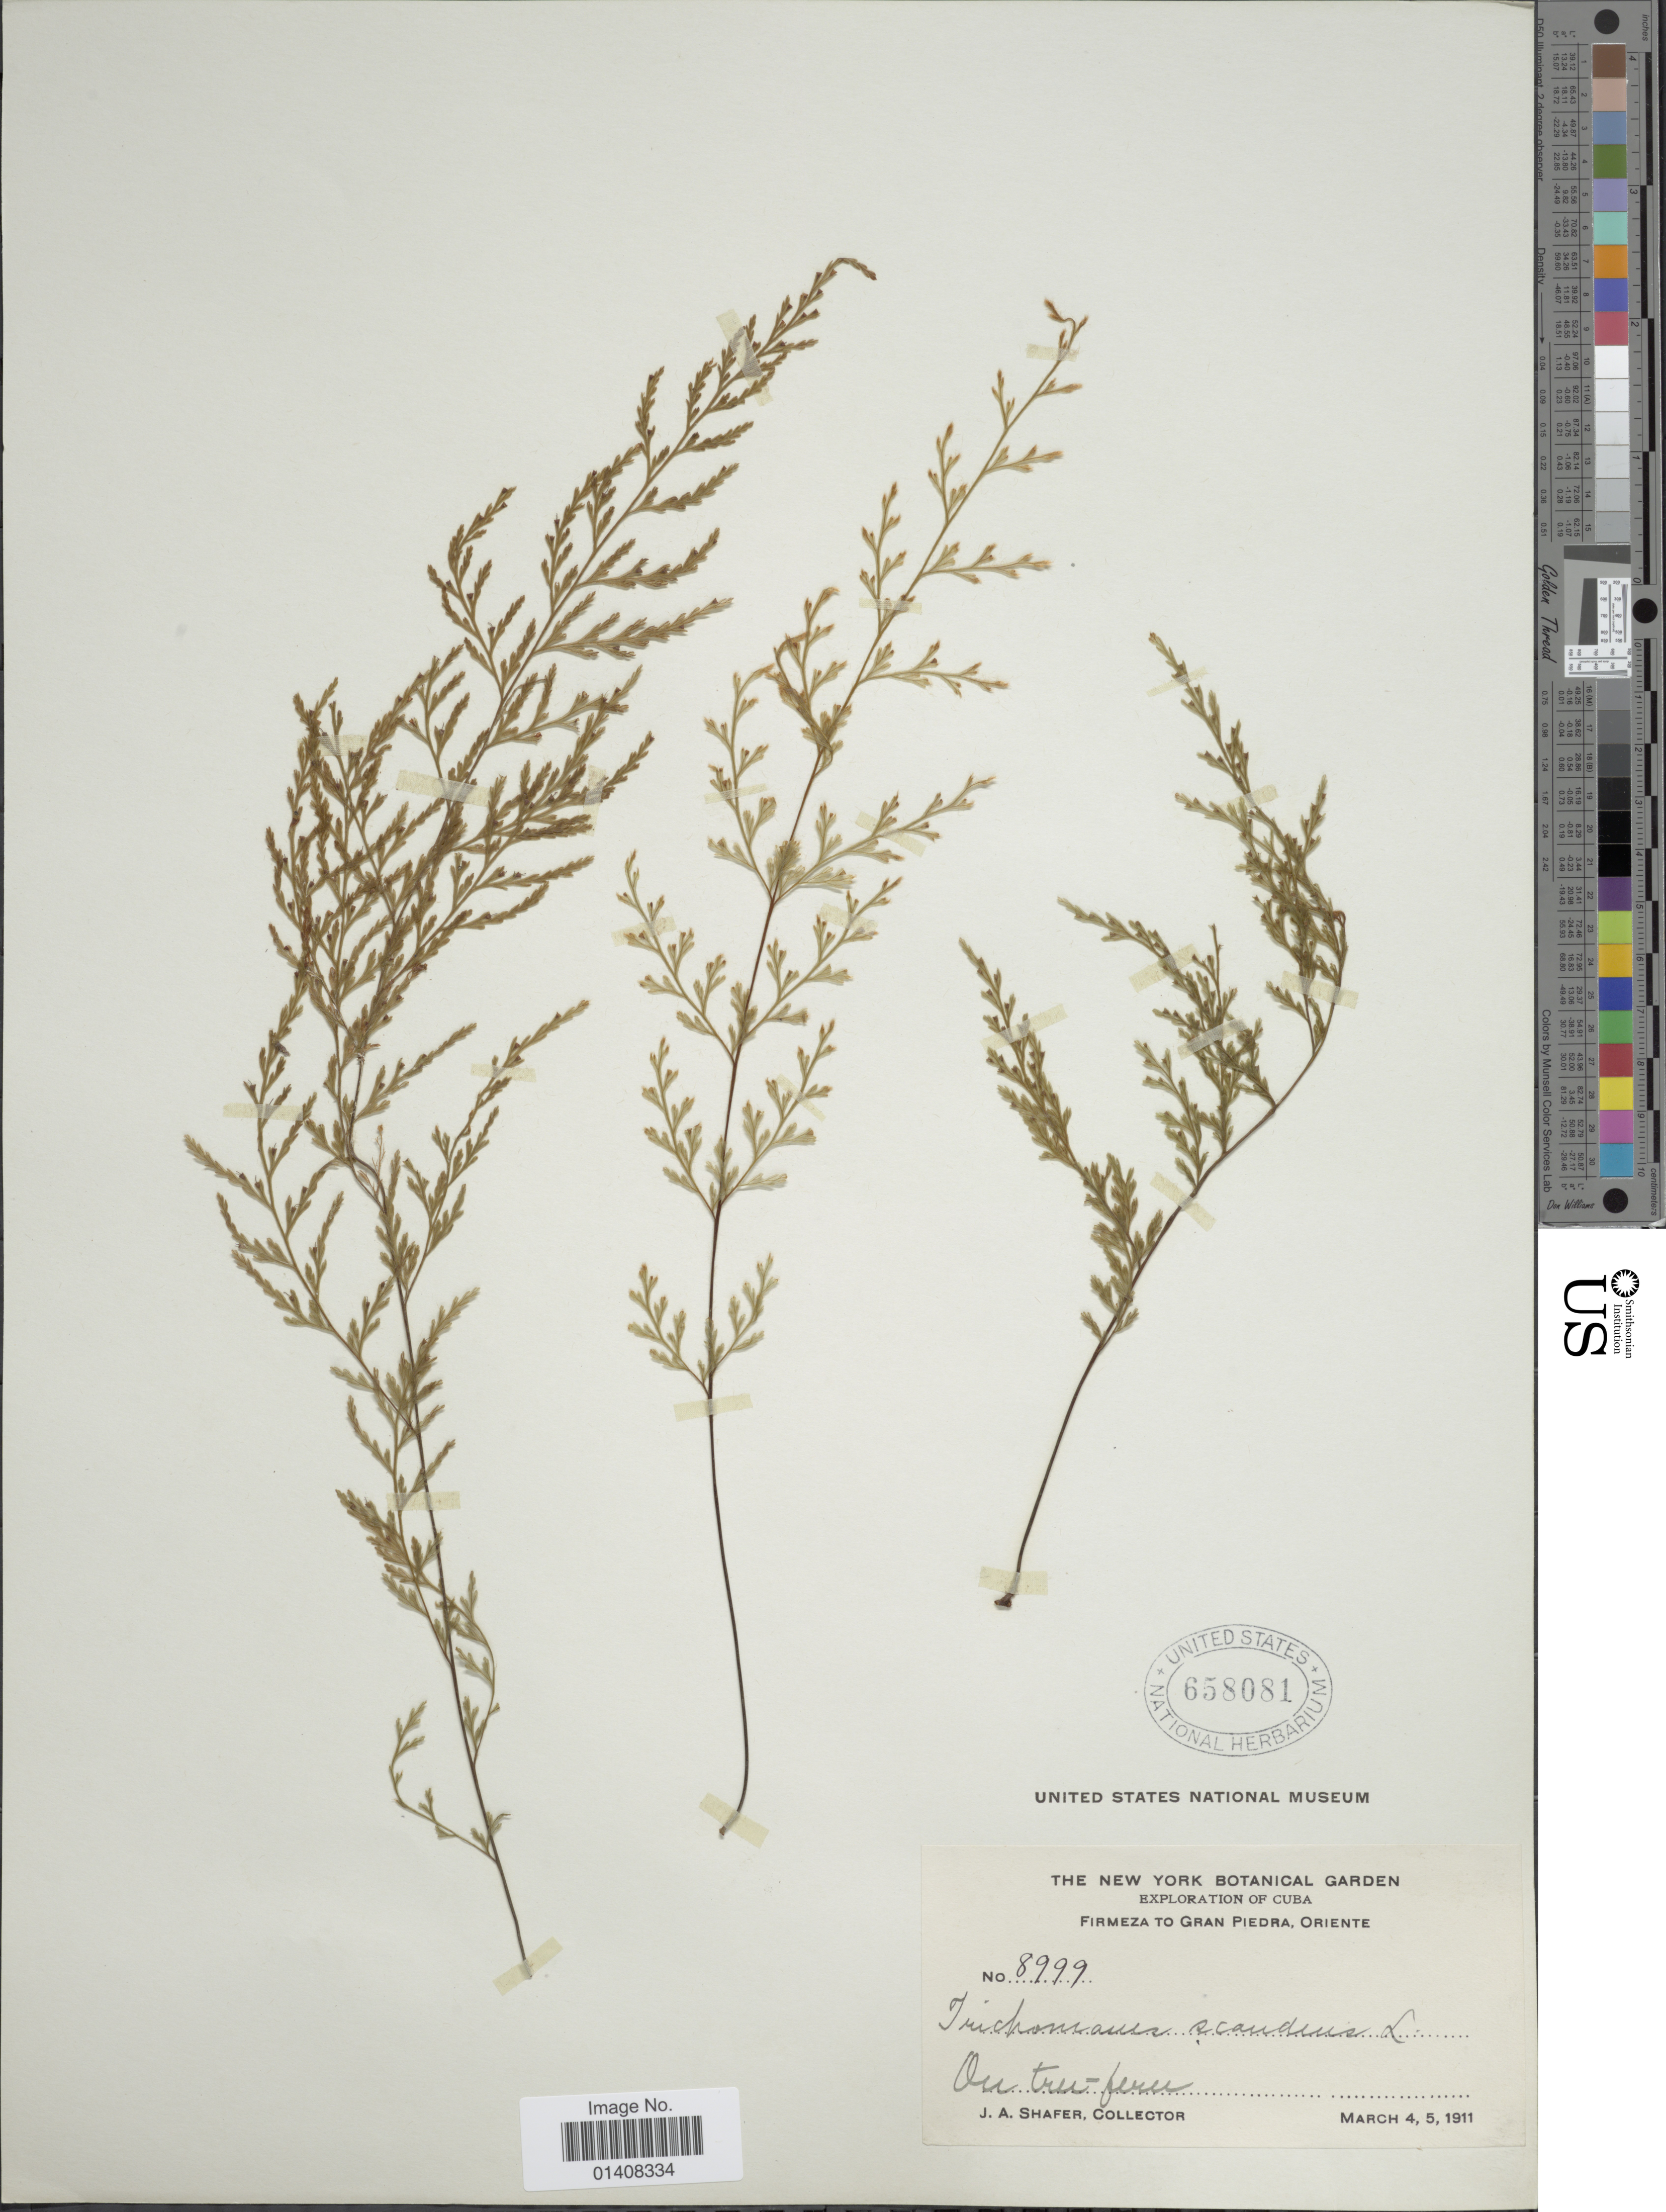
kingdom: Plantae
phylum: Tracheophyta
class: Polypodiopsida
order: Hymenophyllales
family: Hymenophyllaceae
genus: Trichomanes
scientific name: Trichomanes scandens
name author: L.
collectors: J. A. Shafer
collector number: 8999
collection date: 1911-03-04/1911-03-05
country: Cuba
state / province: Oriente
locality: Firmeza to Gran Piedra, Oriente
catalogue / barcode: US 658081